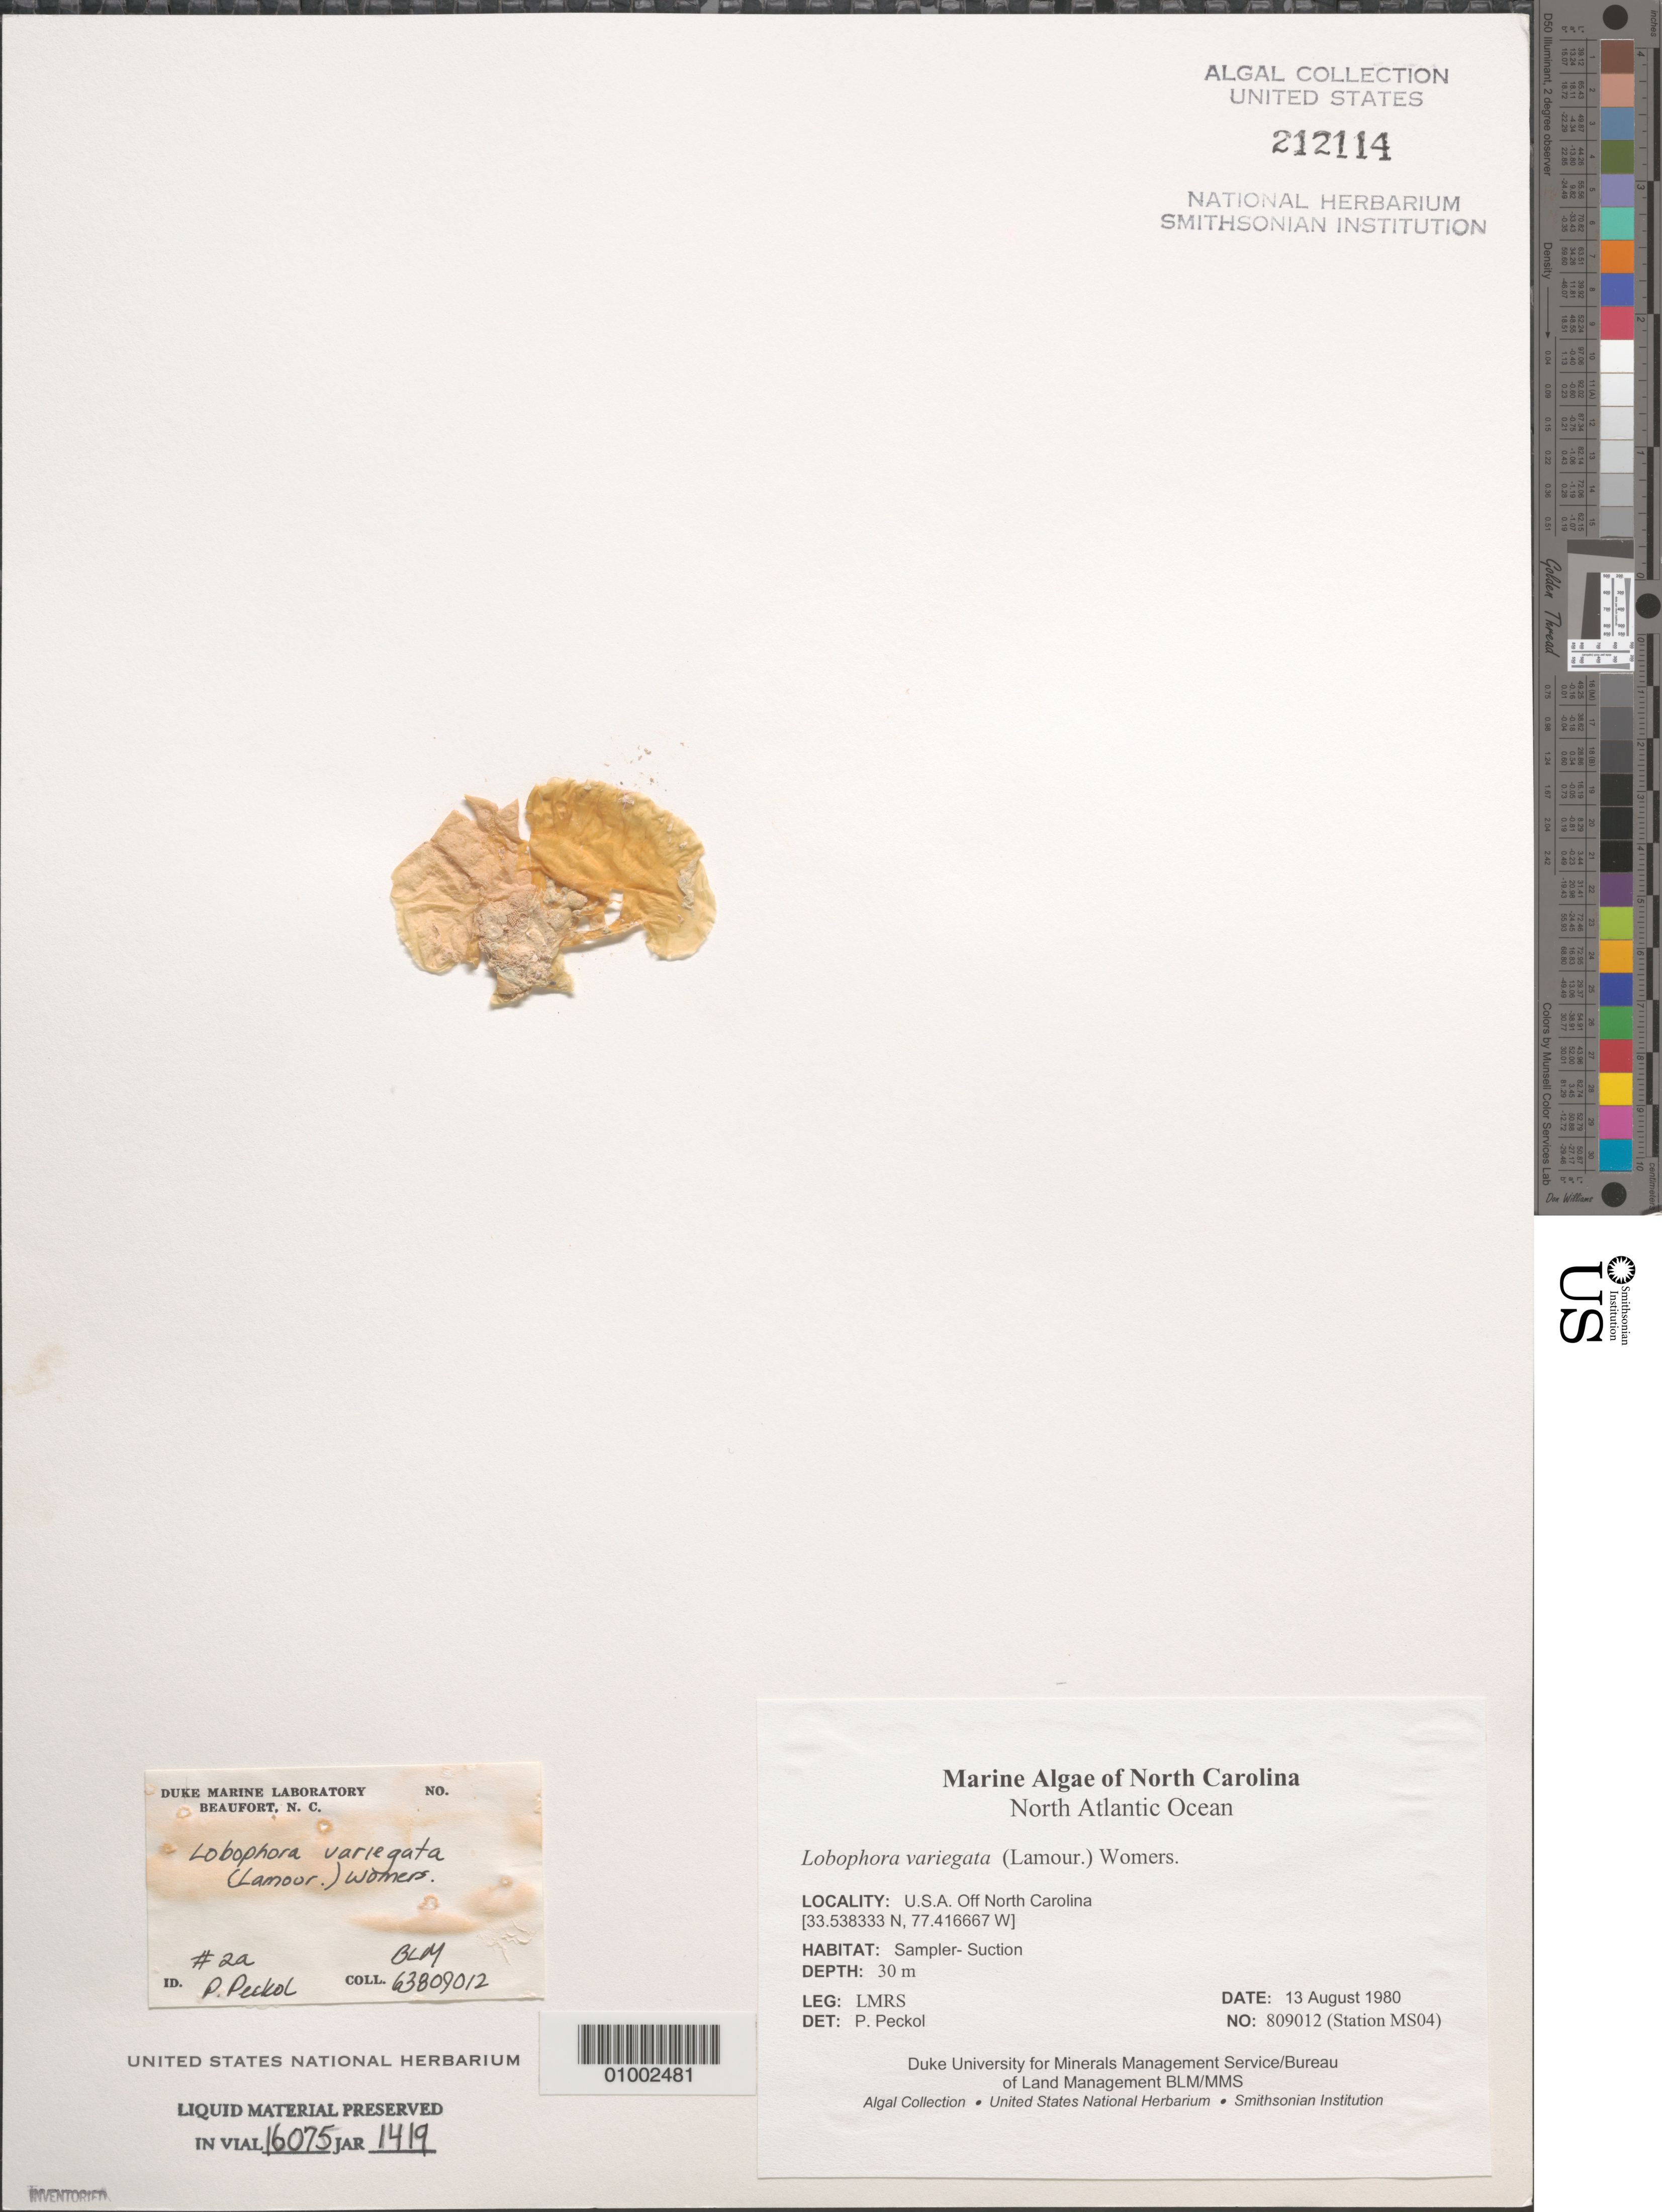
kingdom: Chromista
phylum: Ochrophyta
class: Phaeophyceae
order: Dictyotales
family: Dictyotaceae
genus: Lobophora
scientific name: Lobophora variegata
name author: (J.V.Lamouroux) Womersley & E.C. Oliveira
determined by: Peckol, P.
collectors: LMRS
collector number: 809012 (Station MS04)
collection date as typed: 13 Aug 1980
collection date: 1980-08-13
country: United States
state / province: North Carolina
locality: North Atlantic Ocean off North Carolina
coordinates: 33.538333 N, 77.416667 W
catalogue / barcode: US 212114